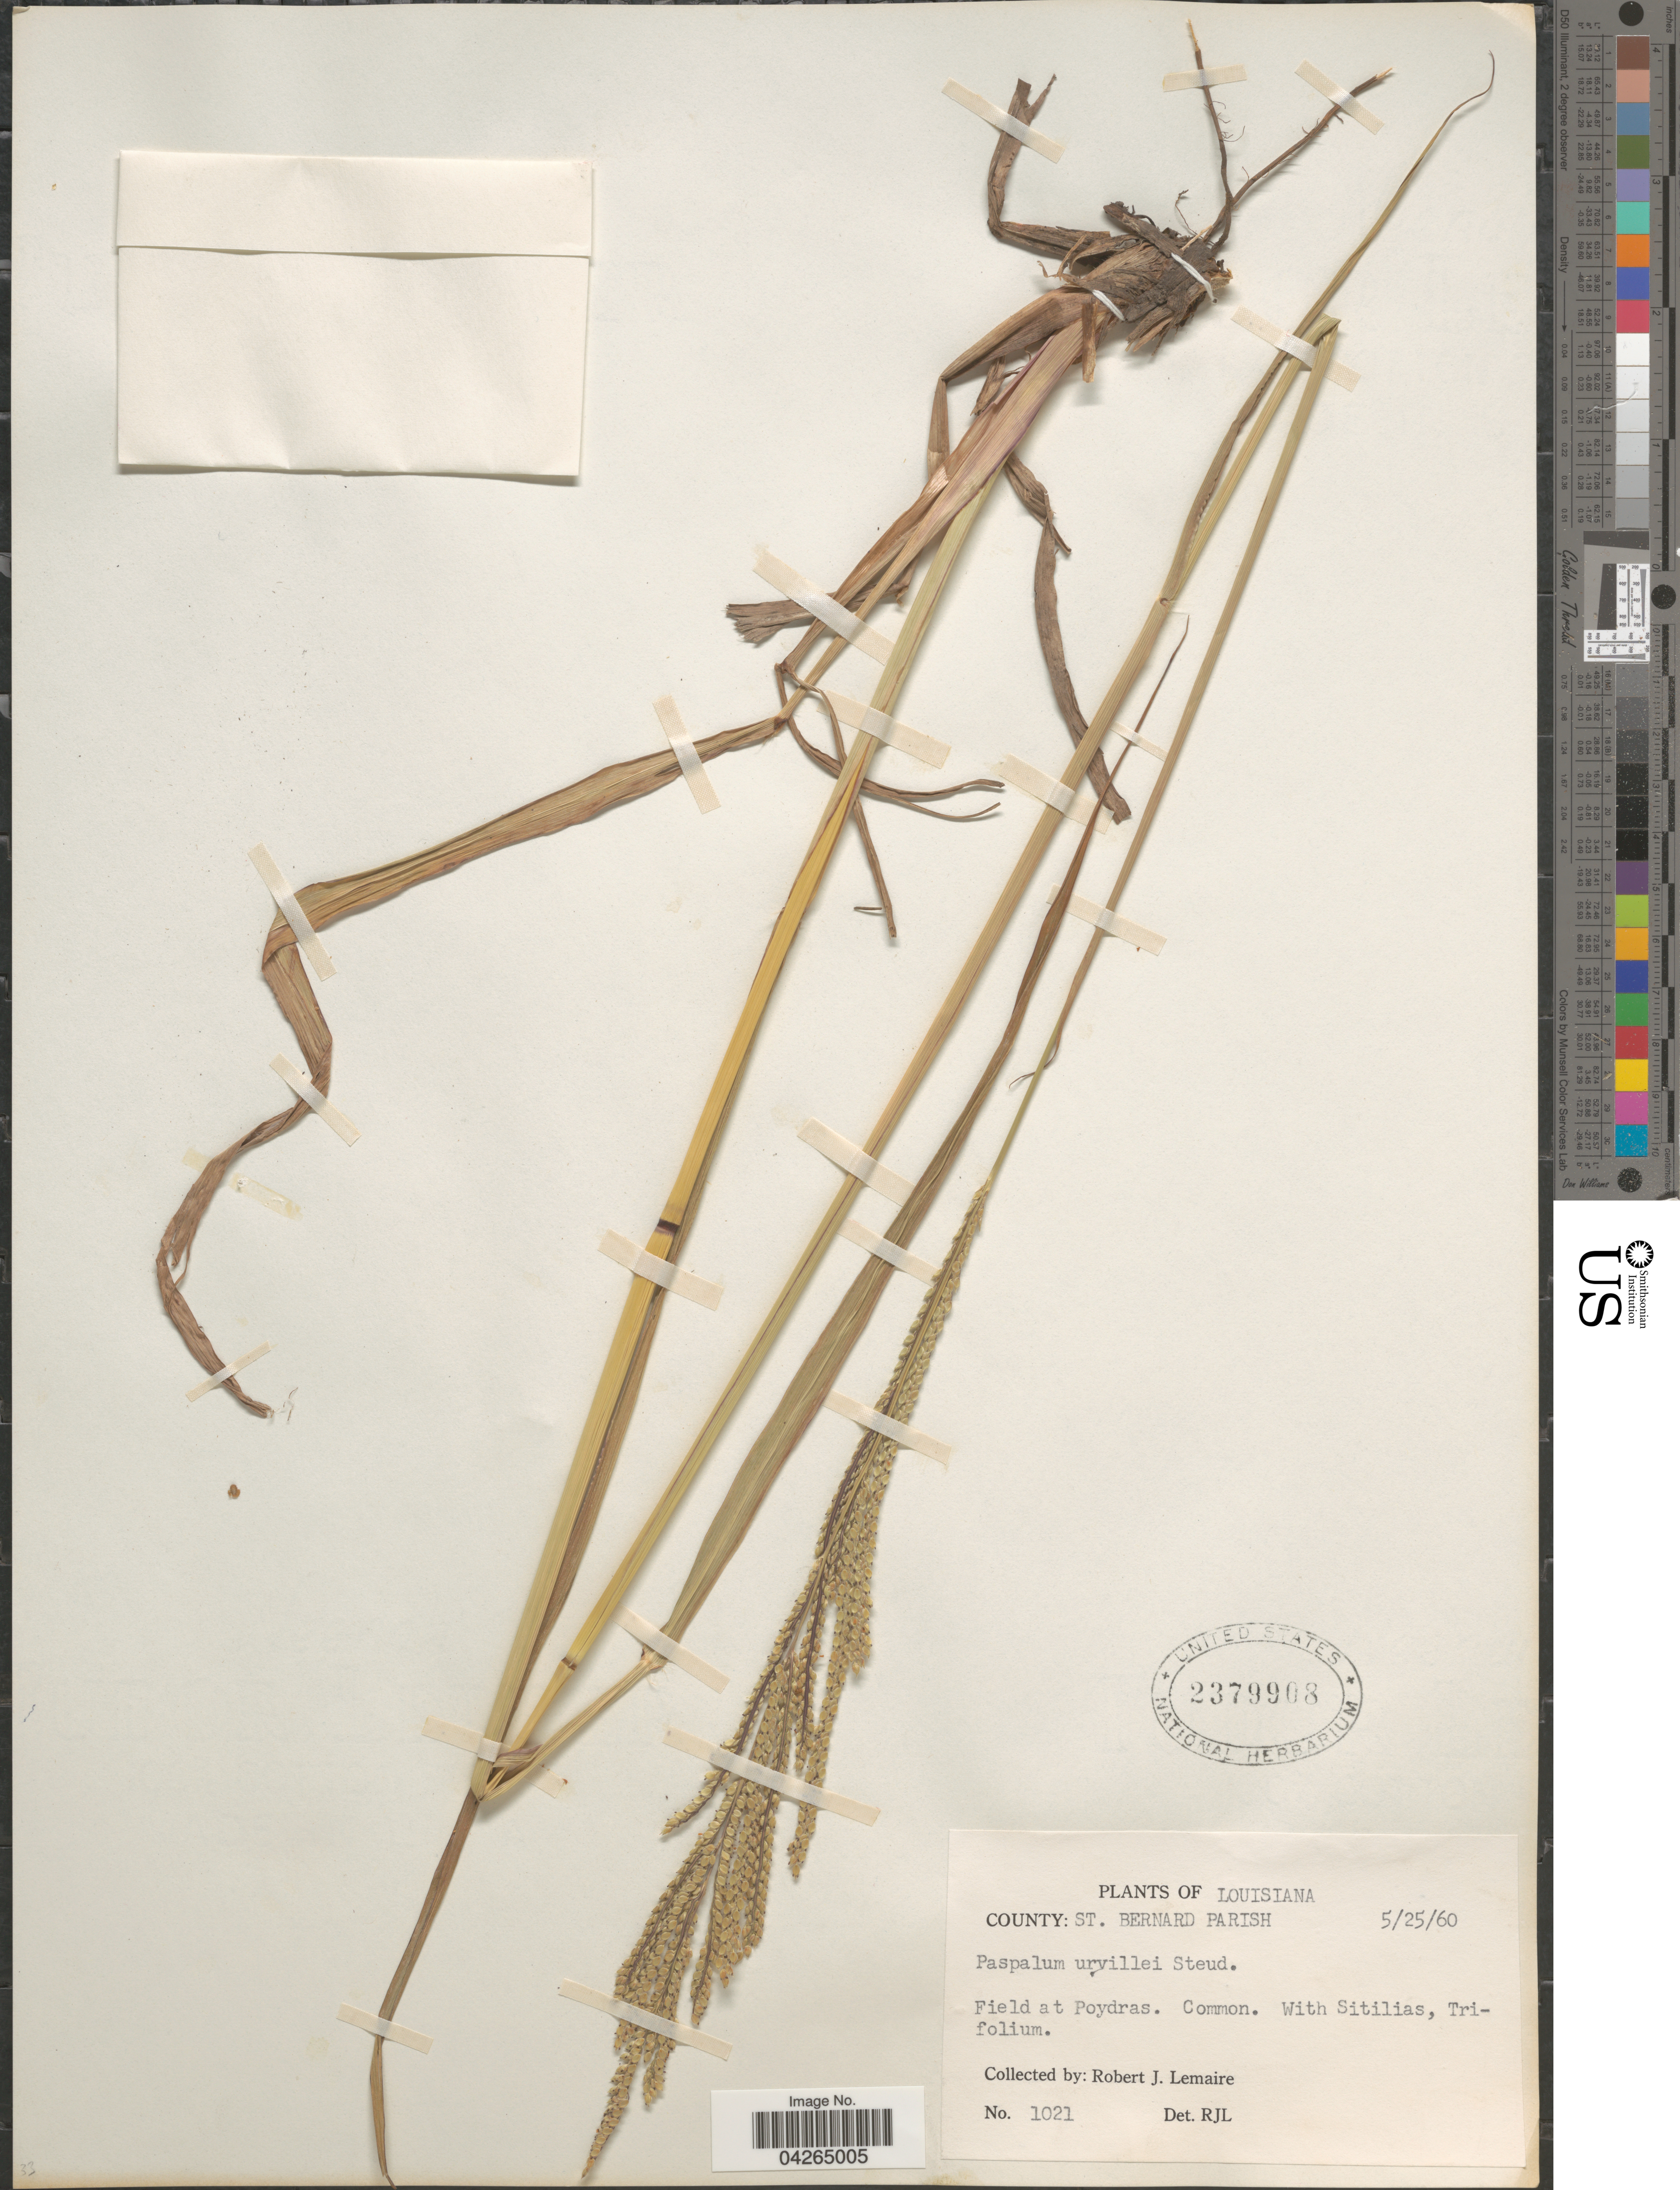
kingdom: Plantae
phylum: Tracheophyta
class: Liliopsida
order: Poales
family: Poaceae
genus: Paspalum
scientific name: Paspalum urvillei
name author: Steud.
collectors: R. J. Lemaire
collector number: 1021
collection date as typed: Transcribed d/m/y: 25/5/60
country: United States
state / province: Louisiana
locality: County: St. Bernard Parish. Field at Poydras.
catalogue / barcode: US 2379908